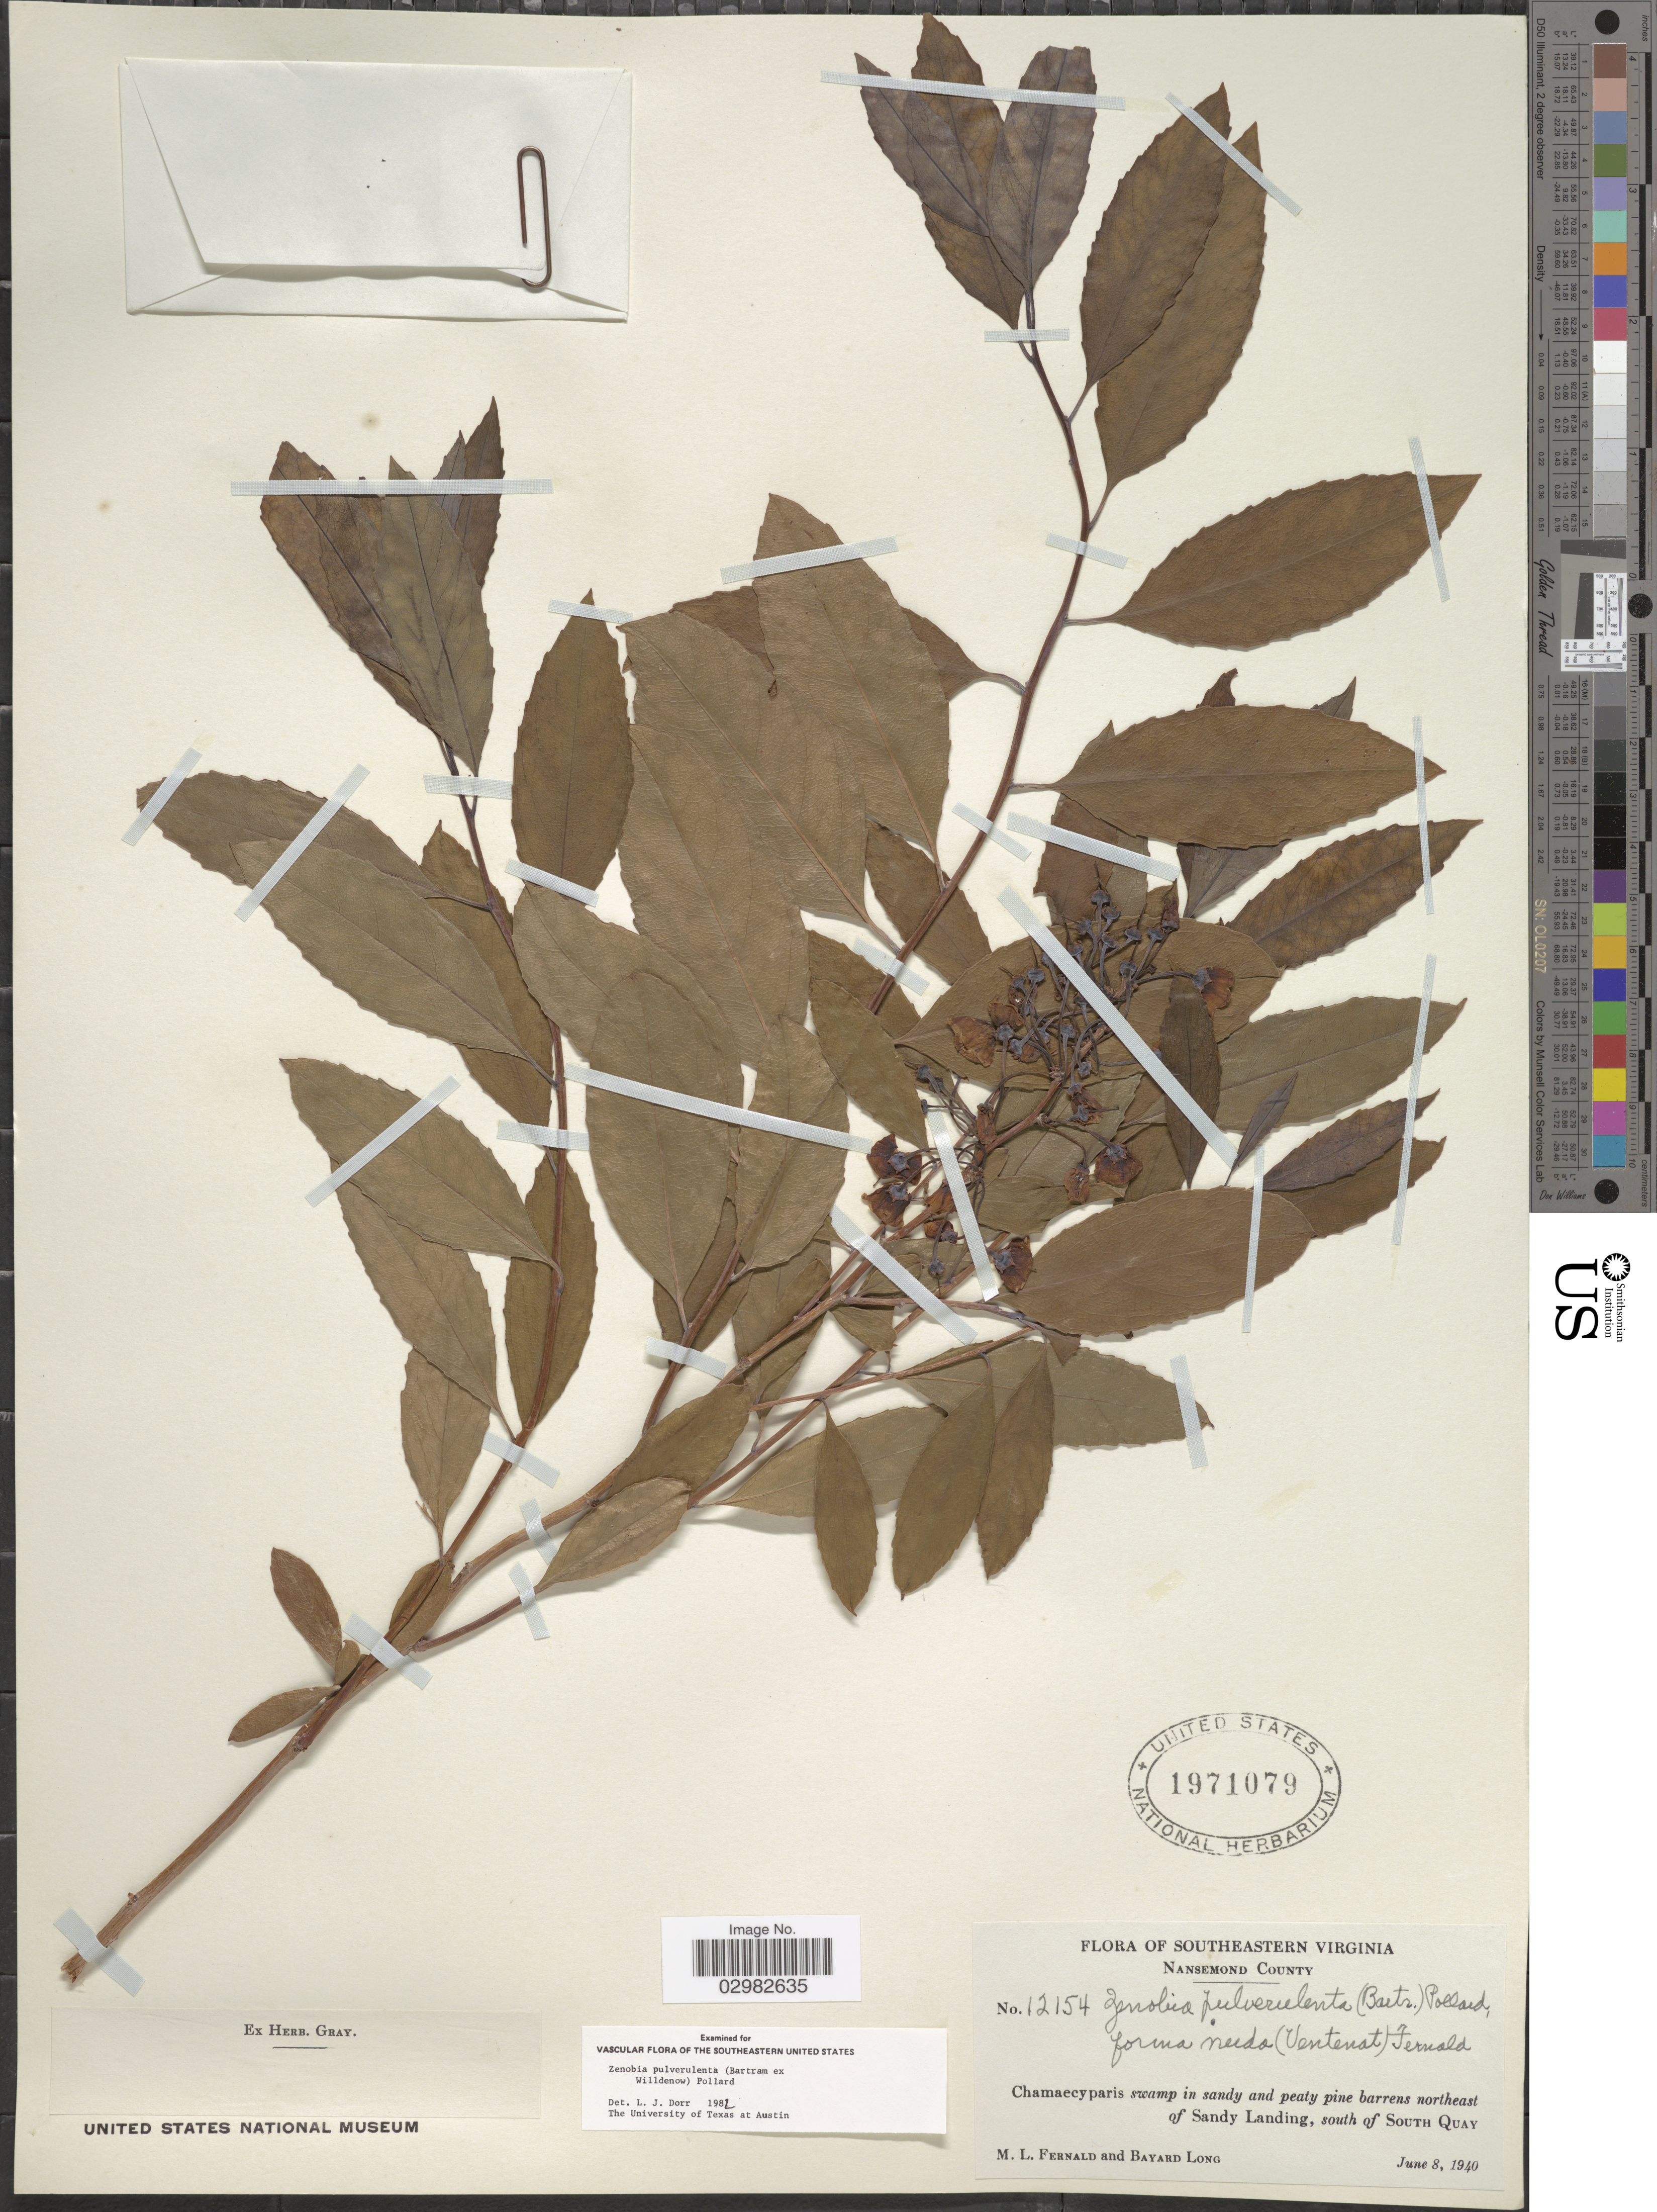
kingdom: Plantae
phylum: Tracheophyta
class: Magnoliopsida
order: Ericales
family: Ericaceae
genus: Zenobia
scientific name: Zenobia pulverulenta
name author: (W. Bartram ex Willd.) Pollard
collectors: M. L. Fernald & B. Long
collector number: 12154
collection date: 1940-06-08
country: United States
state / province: Virginia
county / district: City of Suffolk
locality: Southeastern Virginia, Nansemond County, Chamaecyparis swamp in sandy and peaty pine barrens northeast of Sandy Landing, south of South Quay.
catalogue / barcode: US 1971079